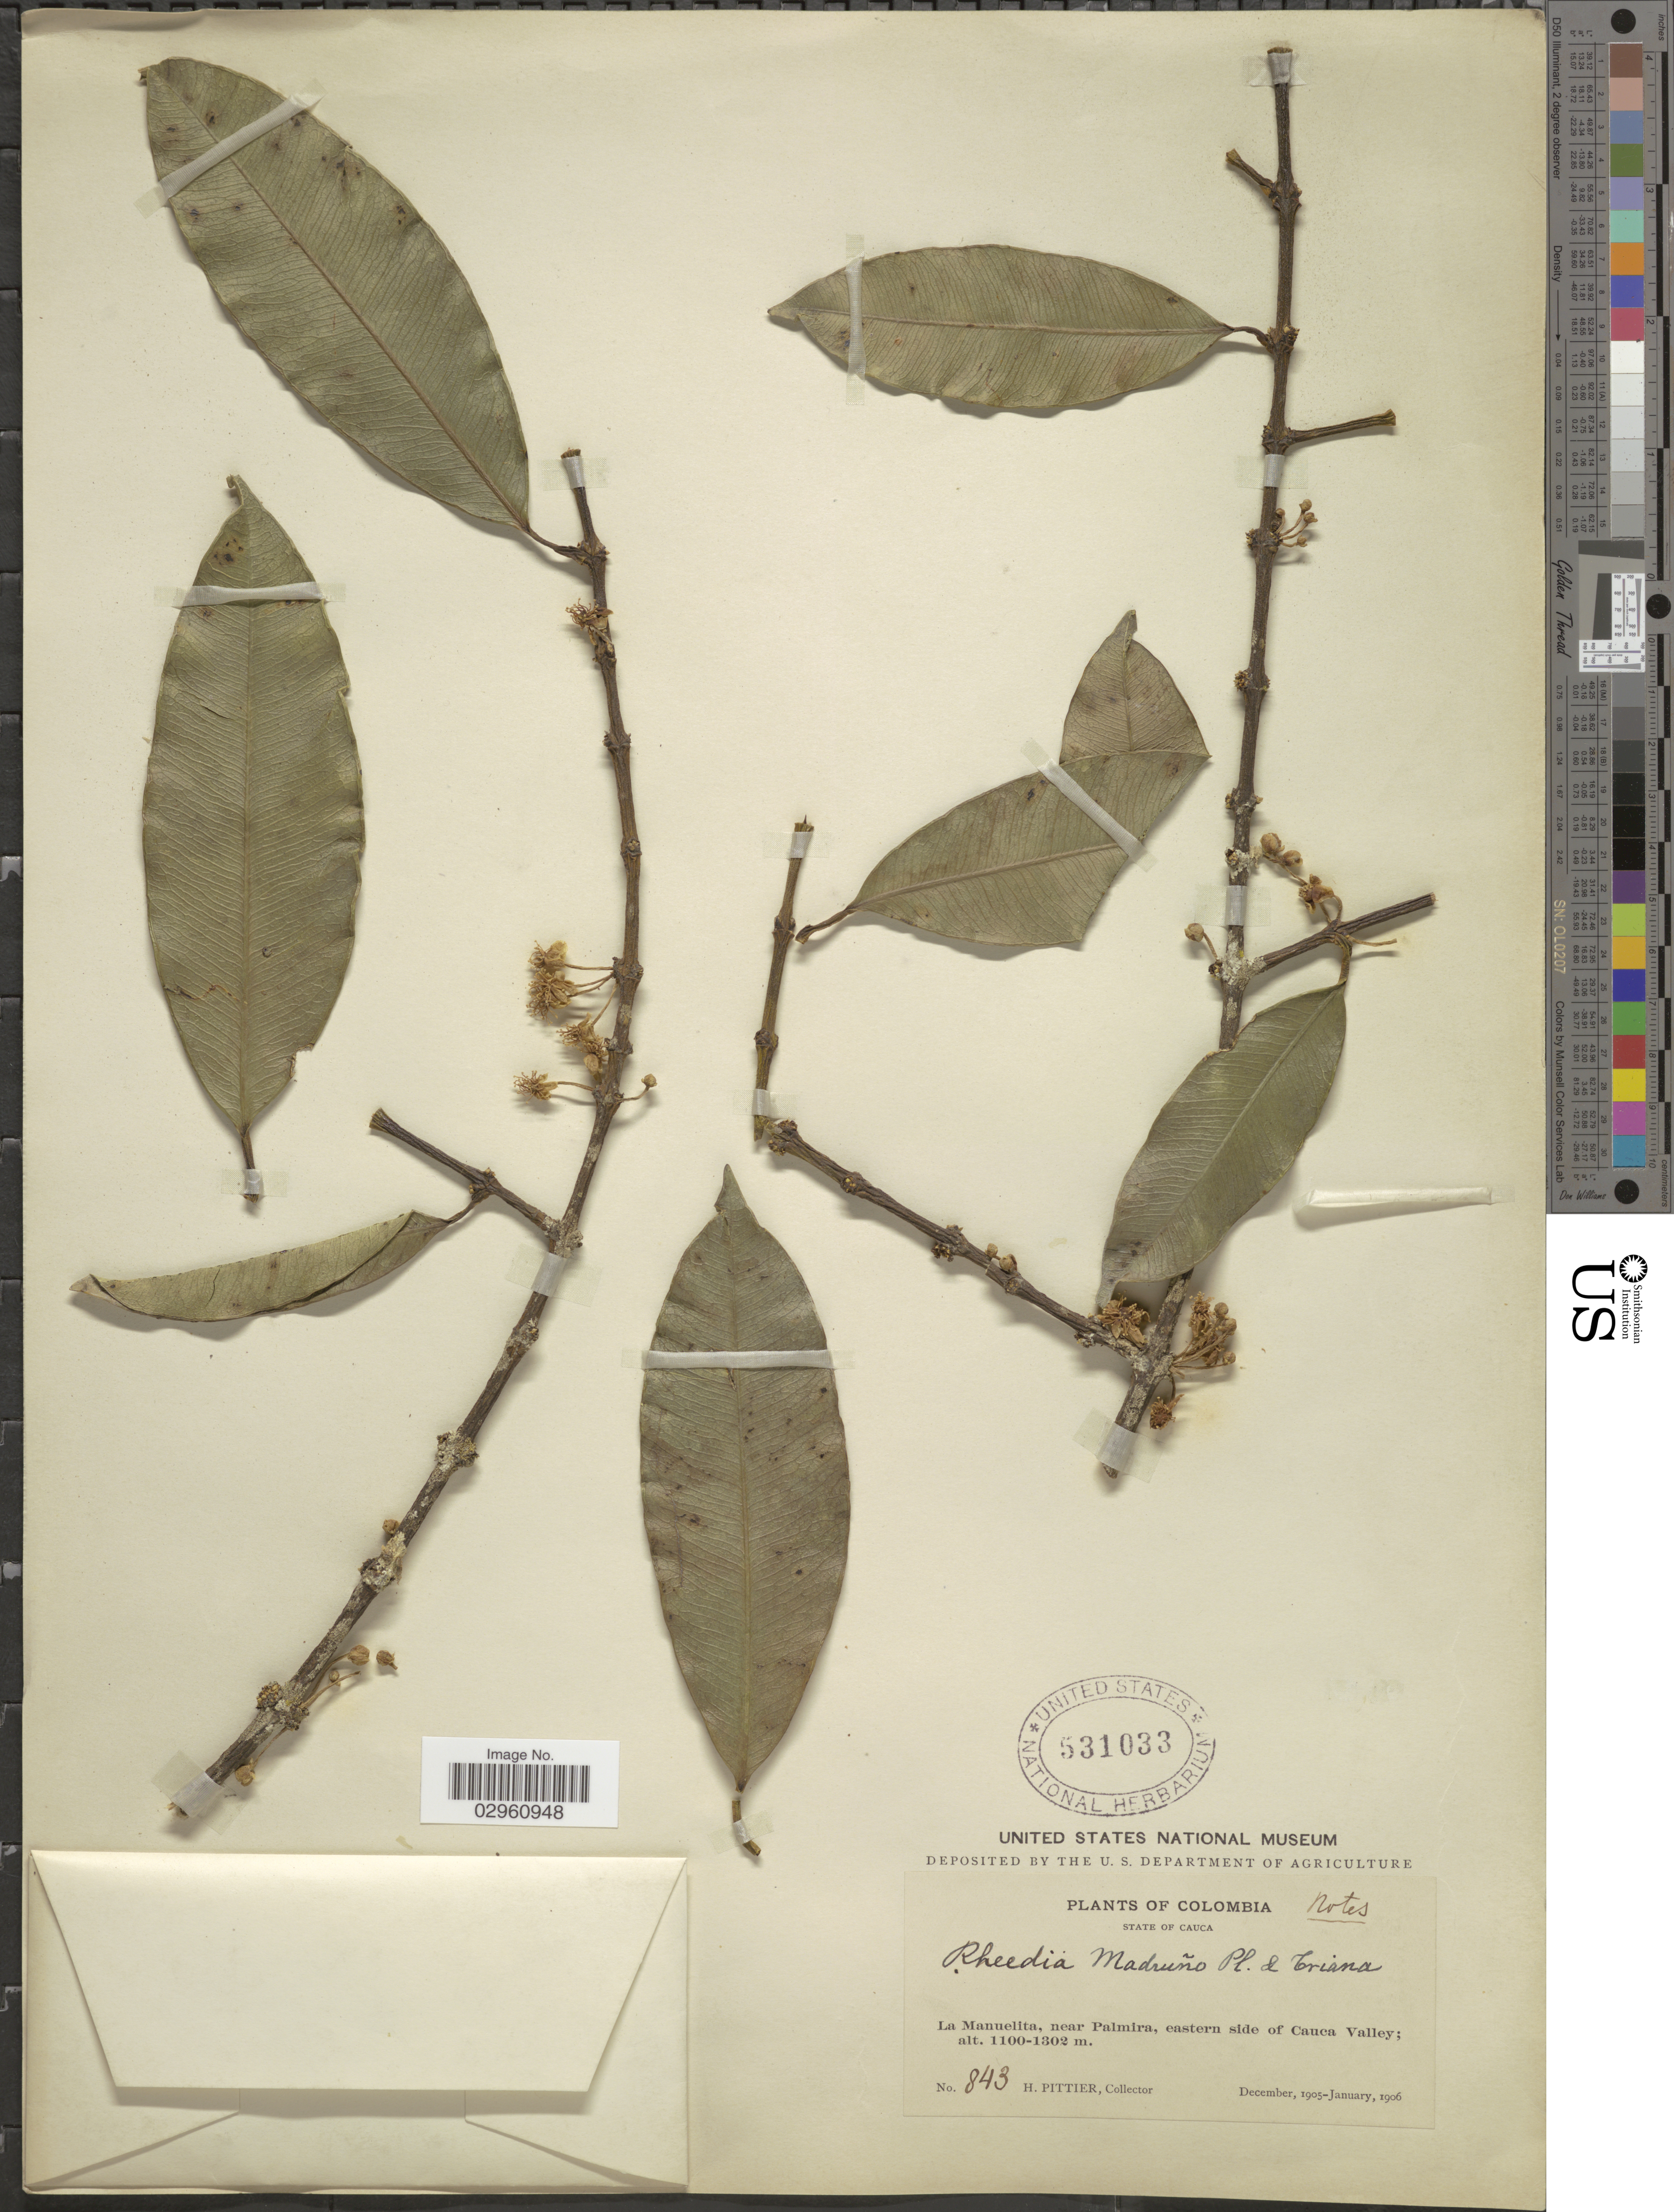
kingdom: Plantae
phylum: Tracheophyta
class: Magnoliopsida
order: Malpighiales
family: Clusiaceae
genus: Garcinia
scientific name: Garcinia madruno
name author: (Kunth) Hammel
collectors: H. F. Pittier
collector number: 843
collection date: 1905-12/1906-01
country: Colombia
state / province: Cauca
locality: La Manuelita, near Palmira, eastern side of Cauca Valley.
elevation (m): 1100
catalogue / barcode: US 531033